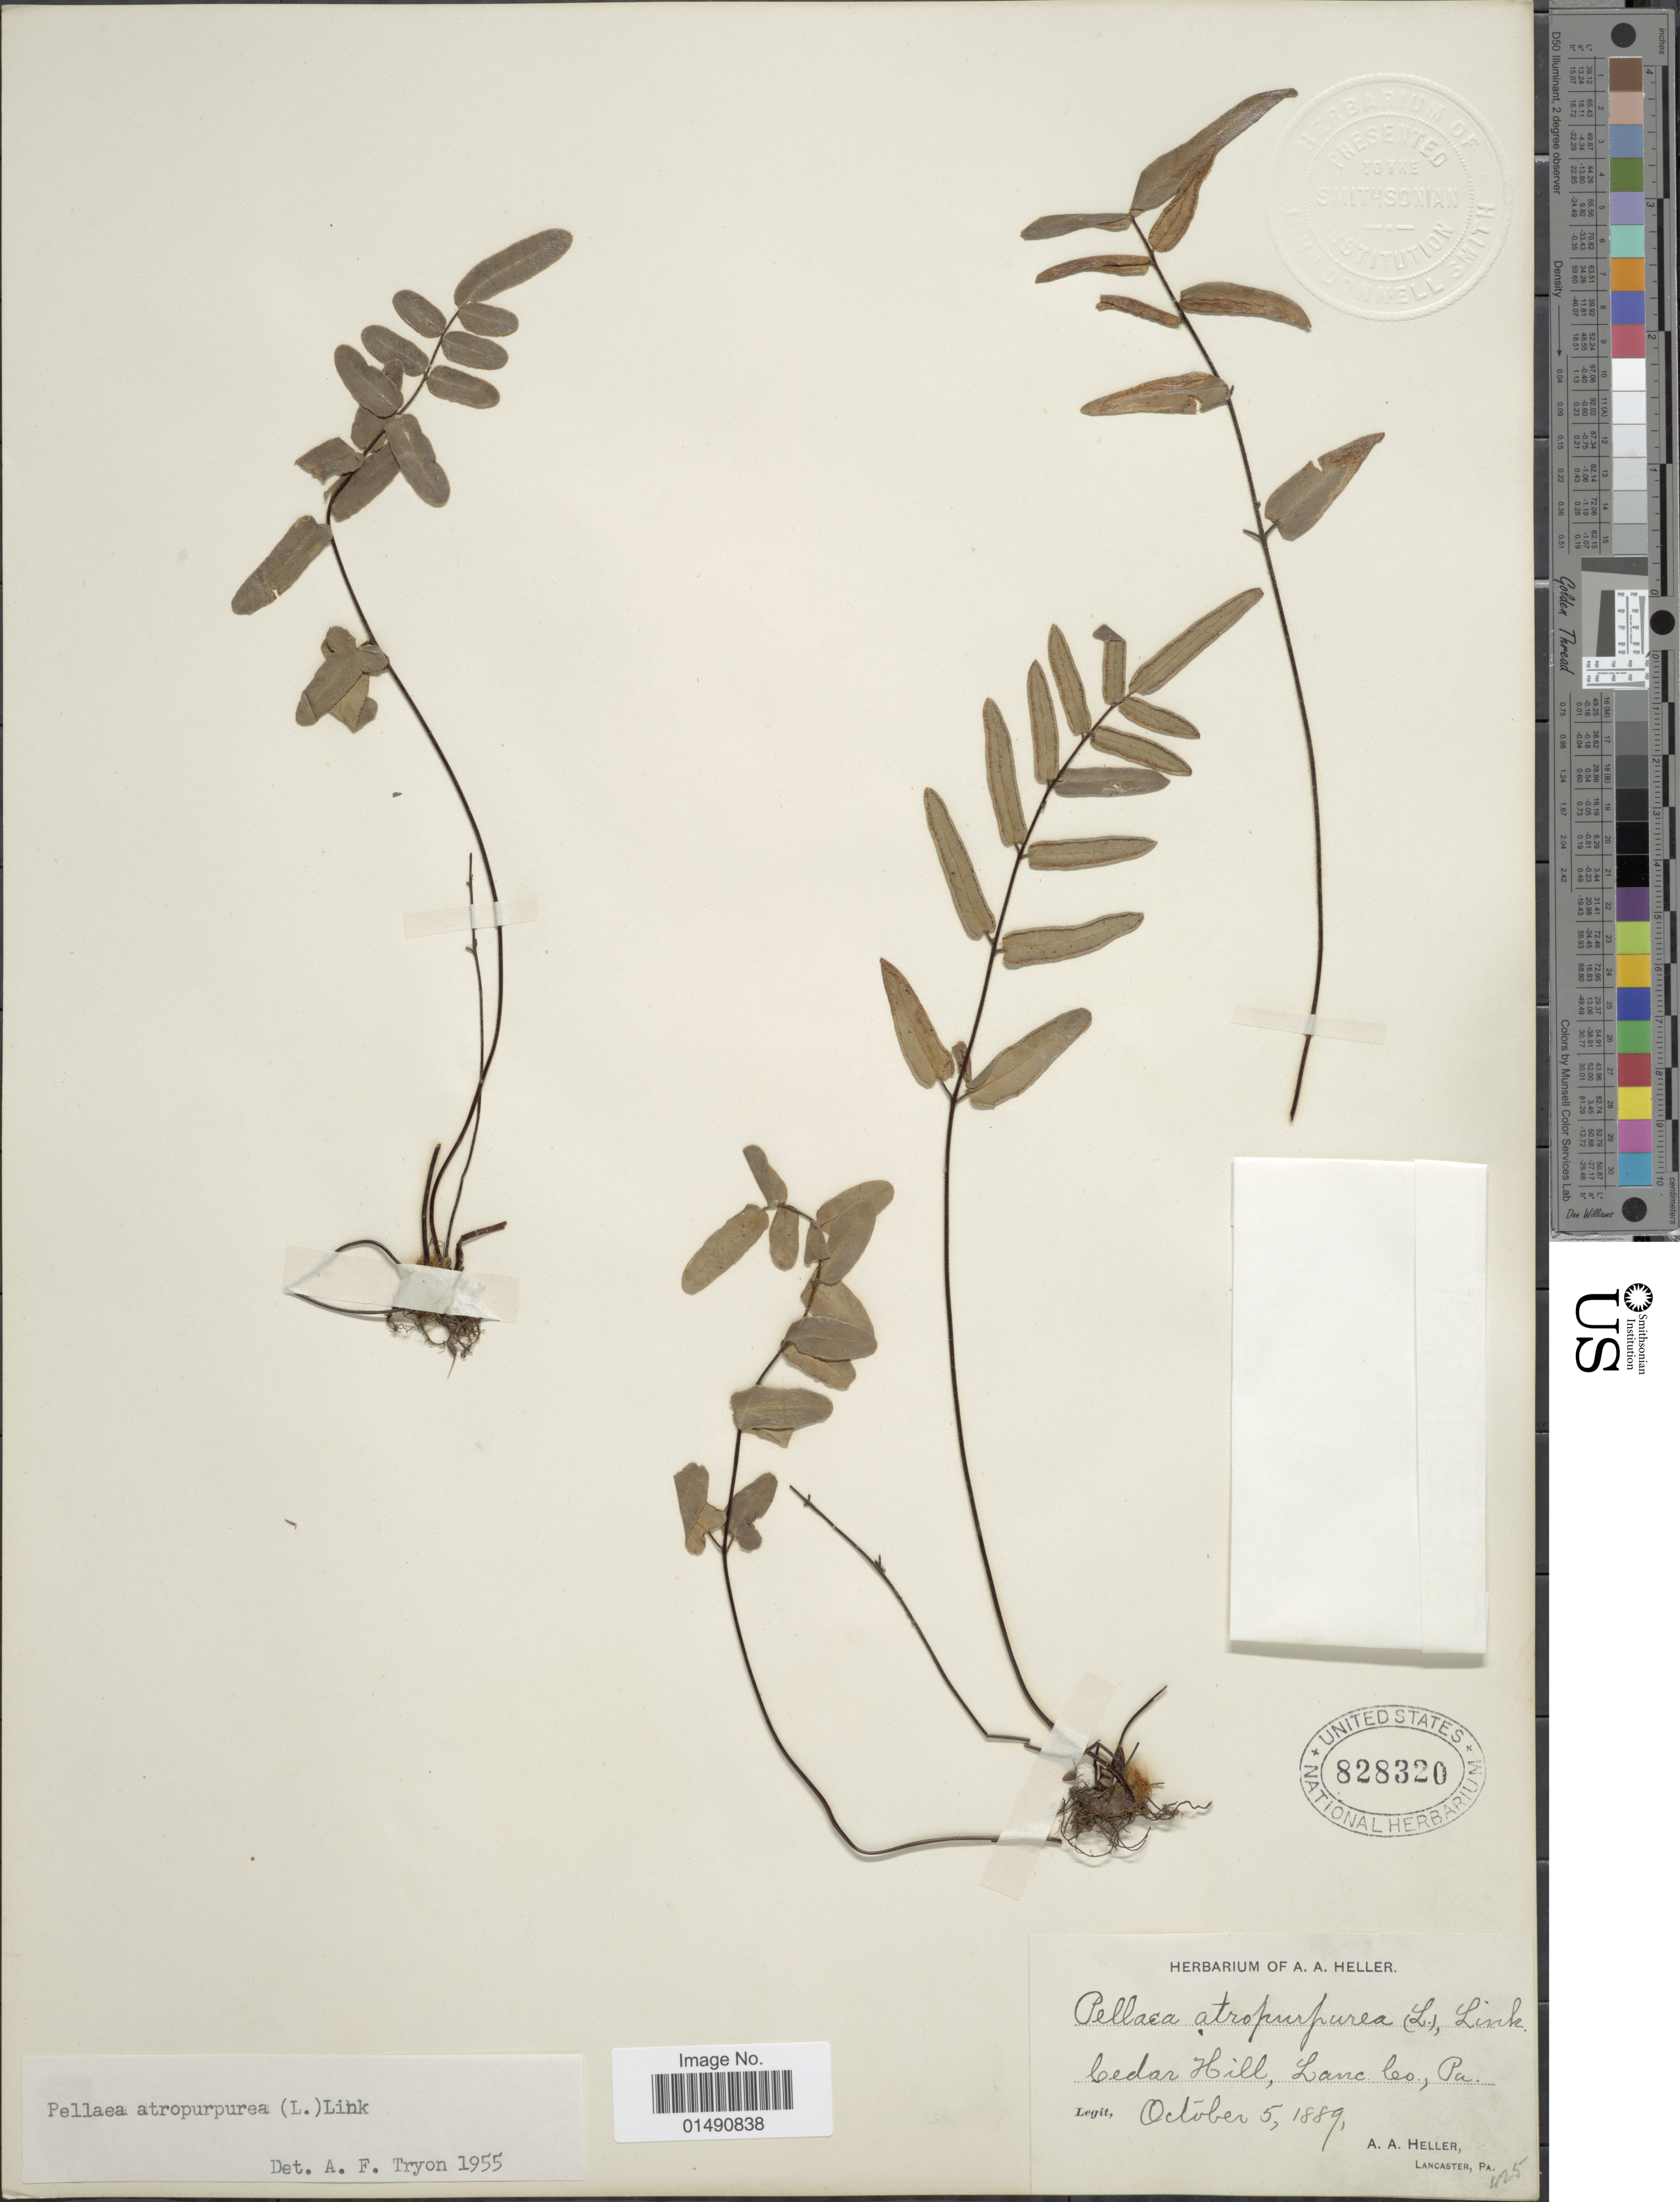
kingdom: Plantae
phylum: Tracheophyta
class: Polypodiopsida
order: Polypodiales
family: Pteridaceae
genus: Pellaea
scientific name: Pellaea atropurpurea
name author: (L.) Link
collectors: A. A. Heller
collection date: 1889-10-05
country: United States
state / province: Pennsylvania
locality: Cedar hill, Lanc Leo, Pa, Lancaster, Pa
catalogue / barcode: US 828320